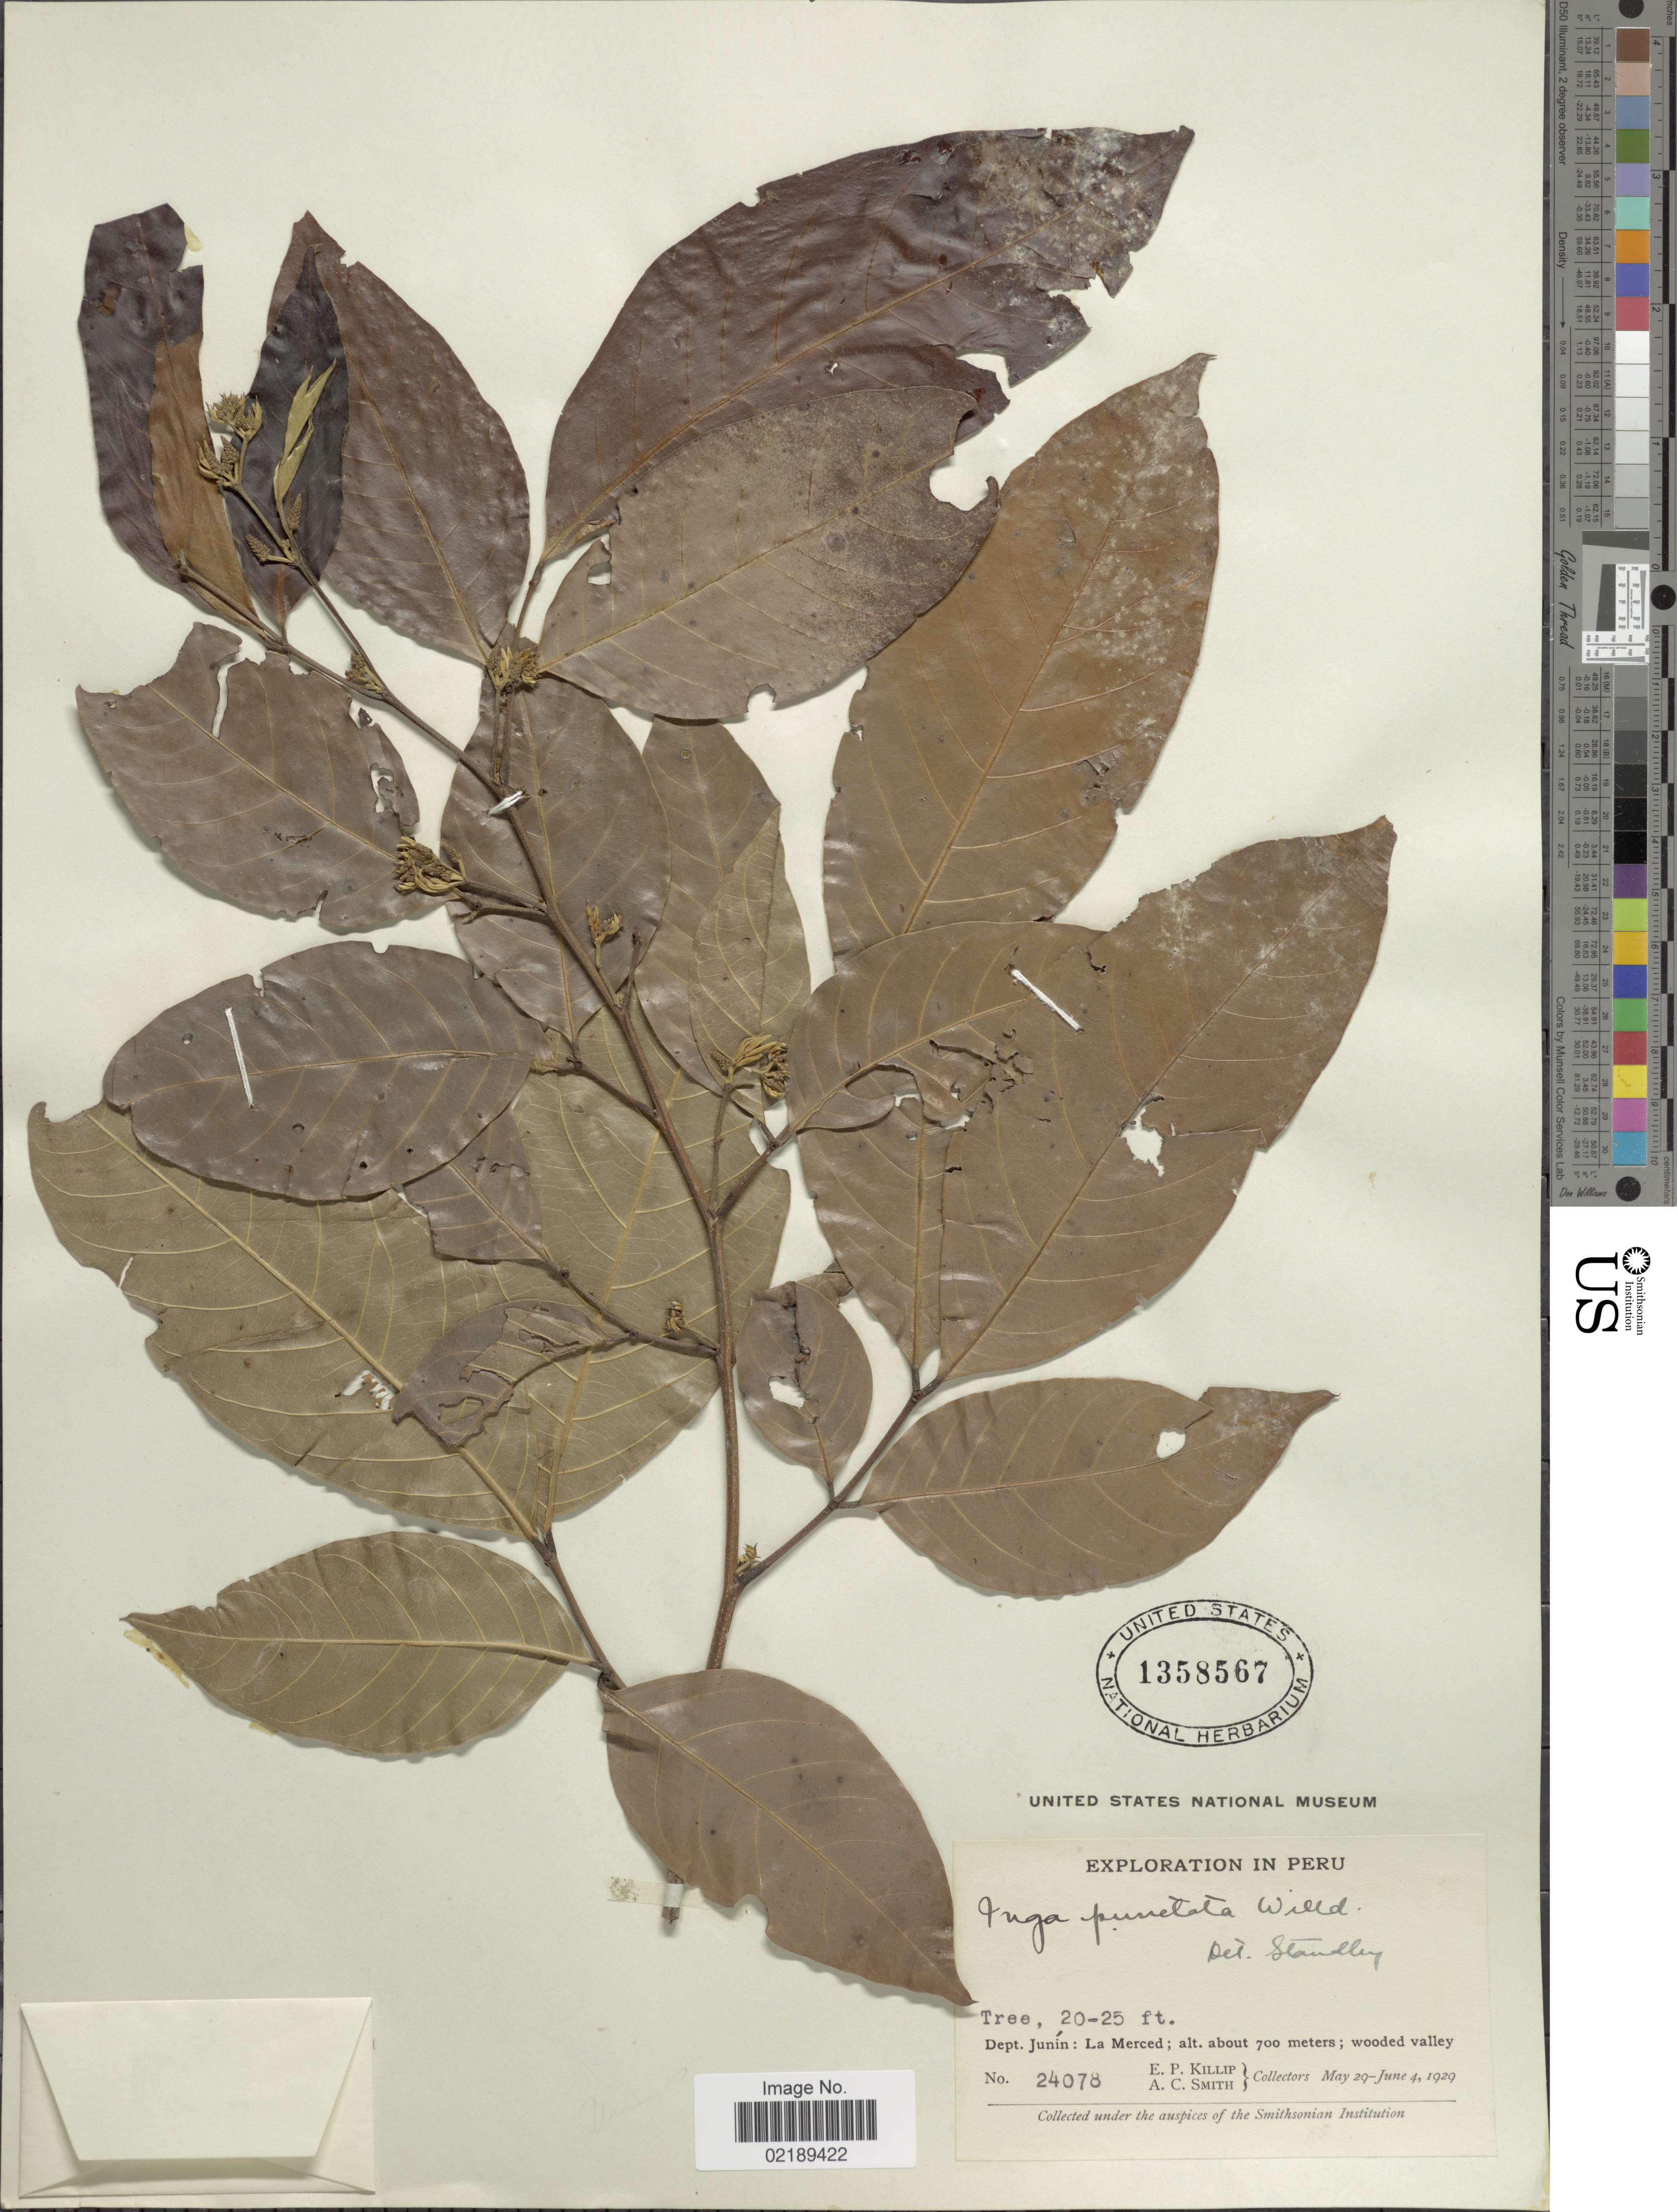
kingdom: Plantae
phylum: Tracheophyta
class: Magnoliopsida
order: Fabales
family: Fabaceae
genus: Inga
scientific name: Inga punctata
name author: Willd.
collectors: E. P. Killip & A. C. Smith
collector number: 24078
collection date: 1929-05-29/1929-06-04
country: Peru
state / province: Junín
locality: La Merced, wooded valley.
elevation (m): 700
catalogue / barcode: US 1358567